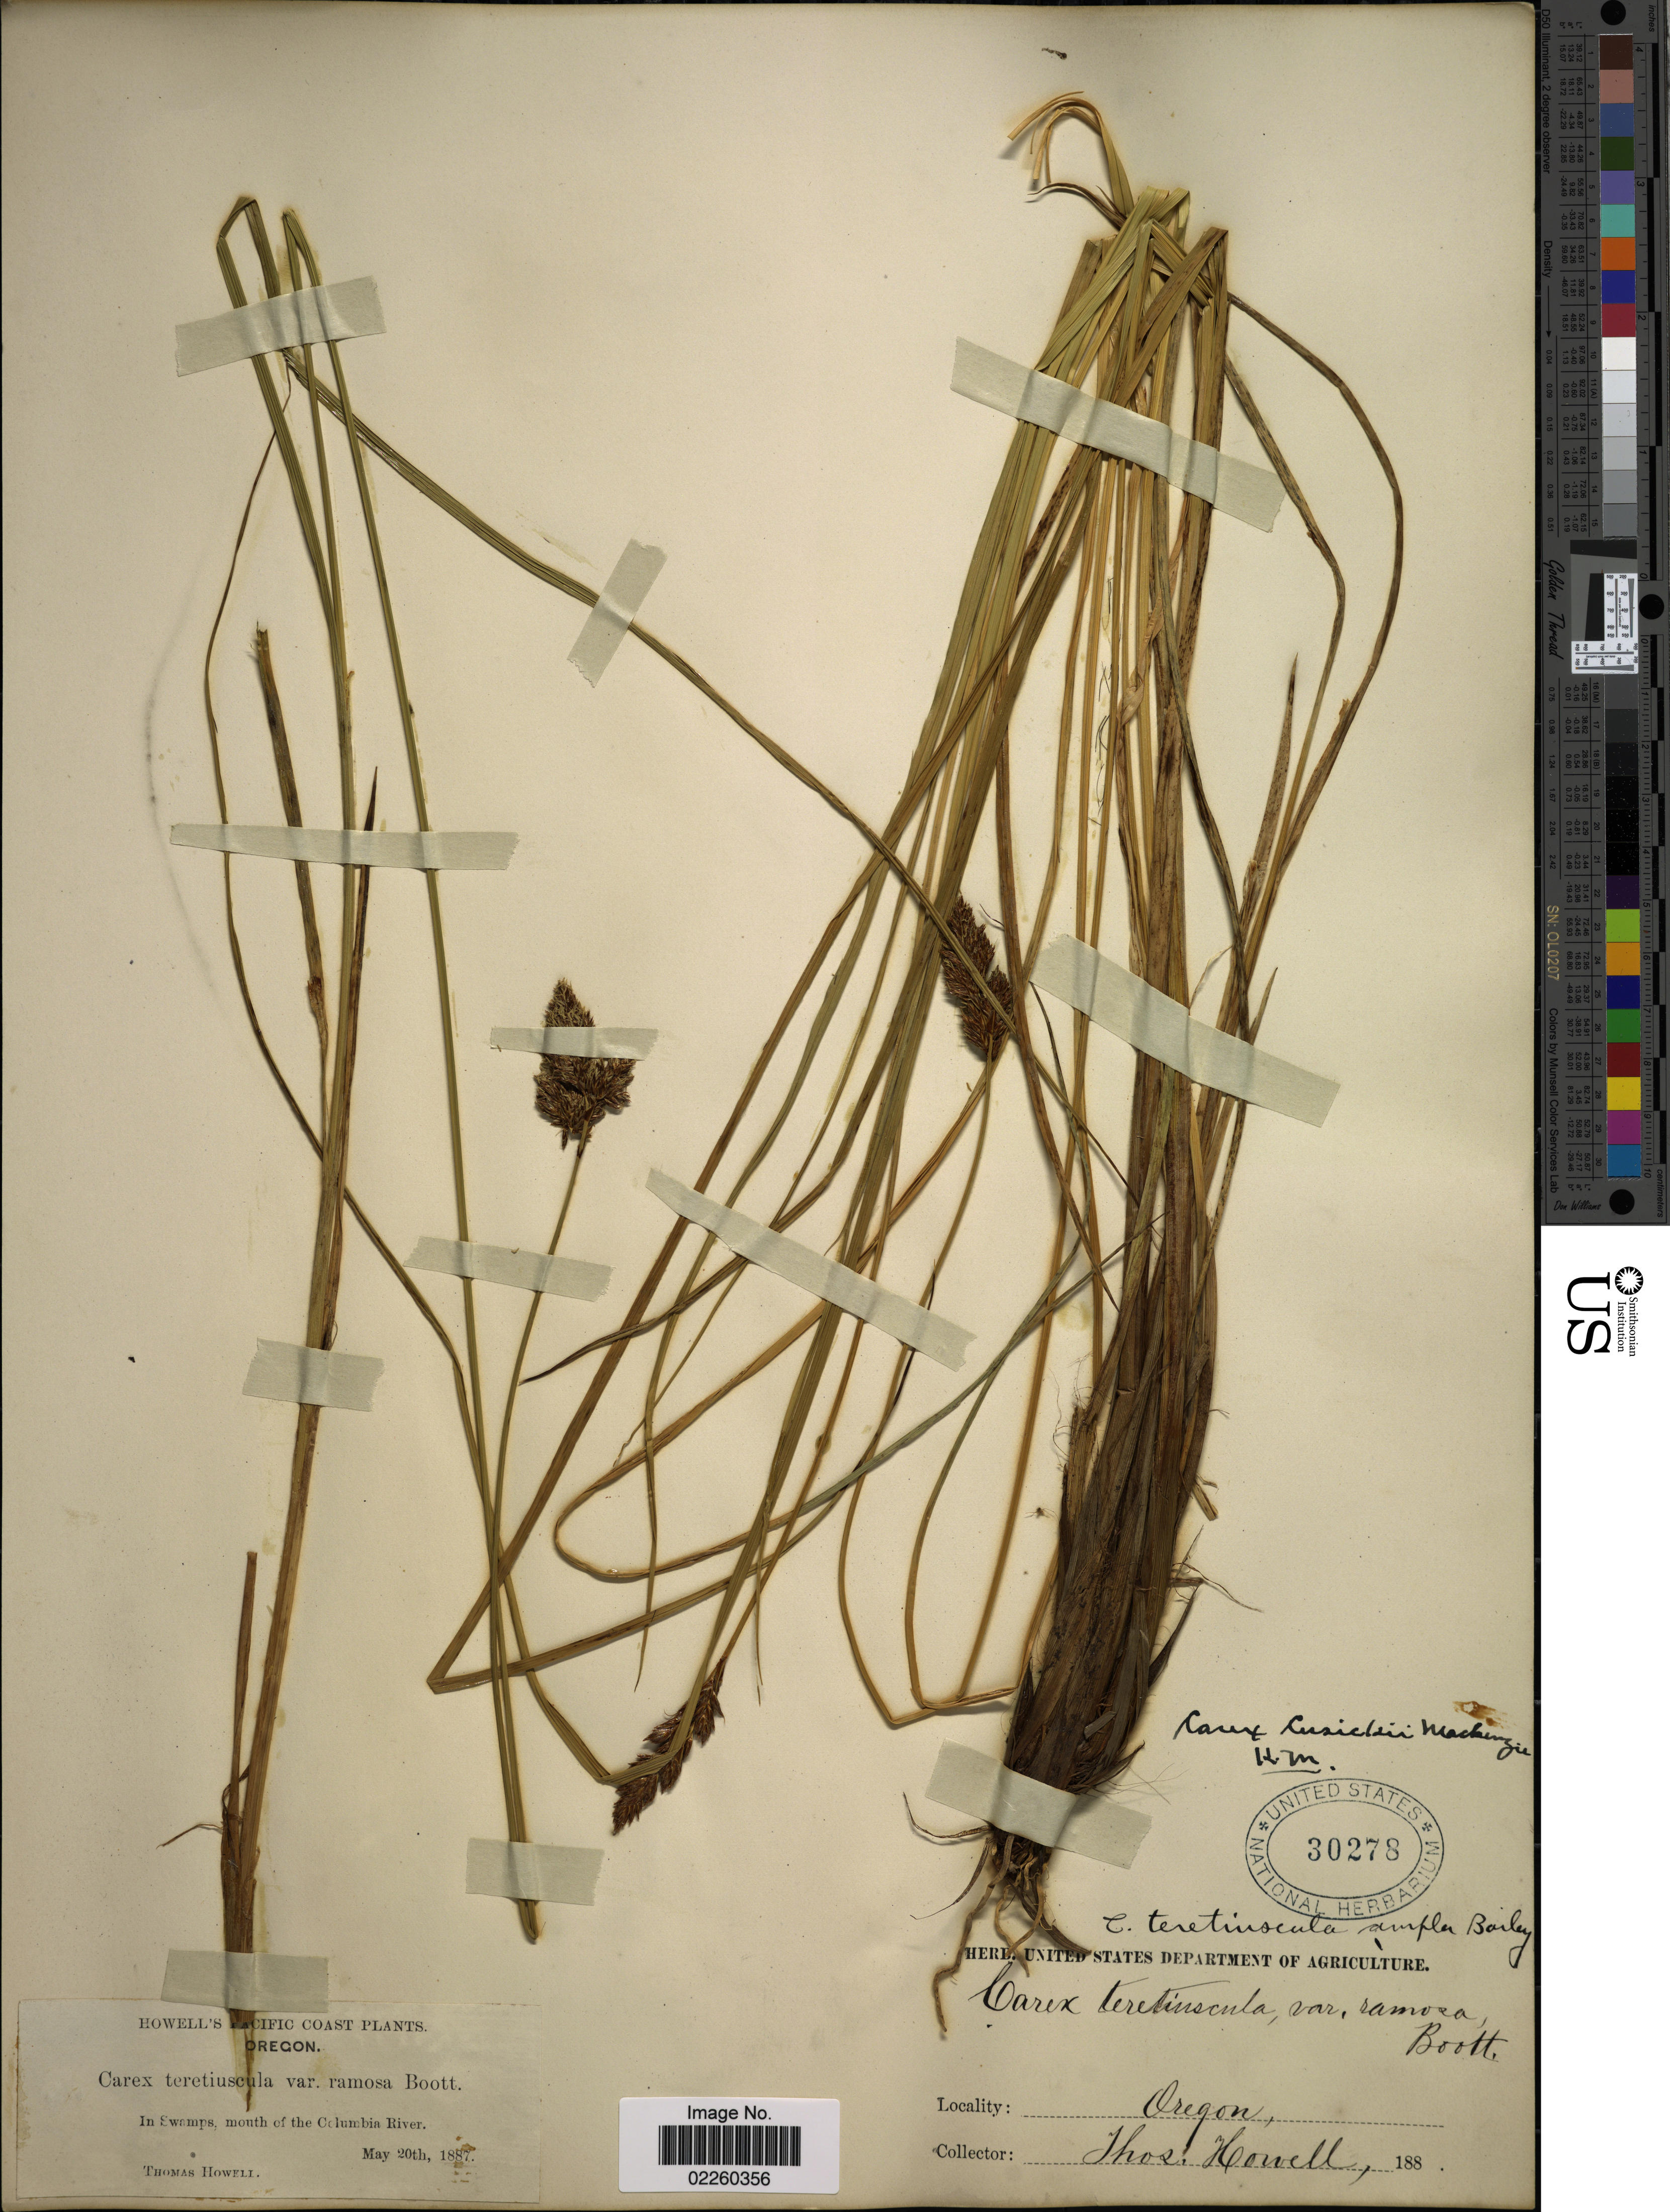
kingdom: Plantae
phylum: Tracheophyta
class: Liliopsida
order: Poales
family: Cyperaceae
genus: Carex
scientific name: Carex cusickii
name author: Mack.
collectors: T. Howell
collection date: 1887-05-20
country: United States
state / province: Oregon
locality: Pacific Coast, mouth of the Columbia River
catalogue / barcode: US 30278